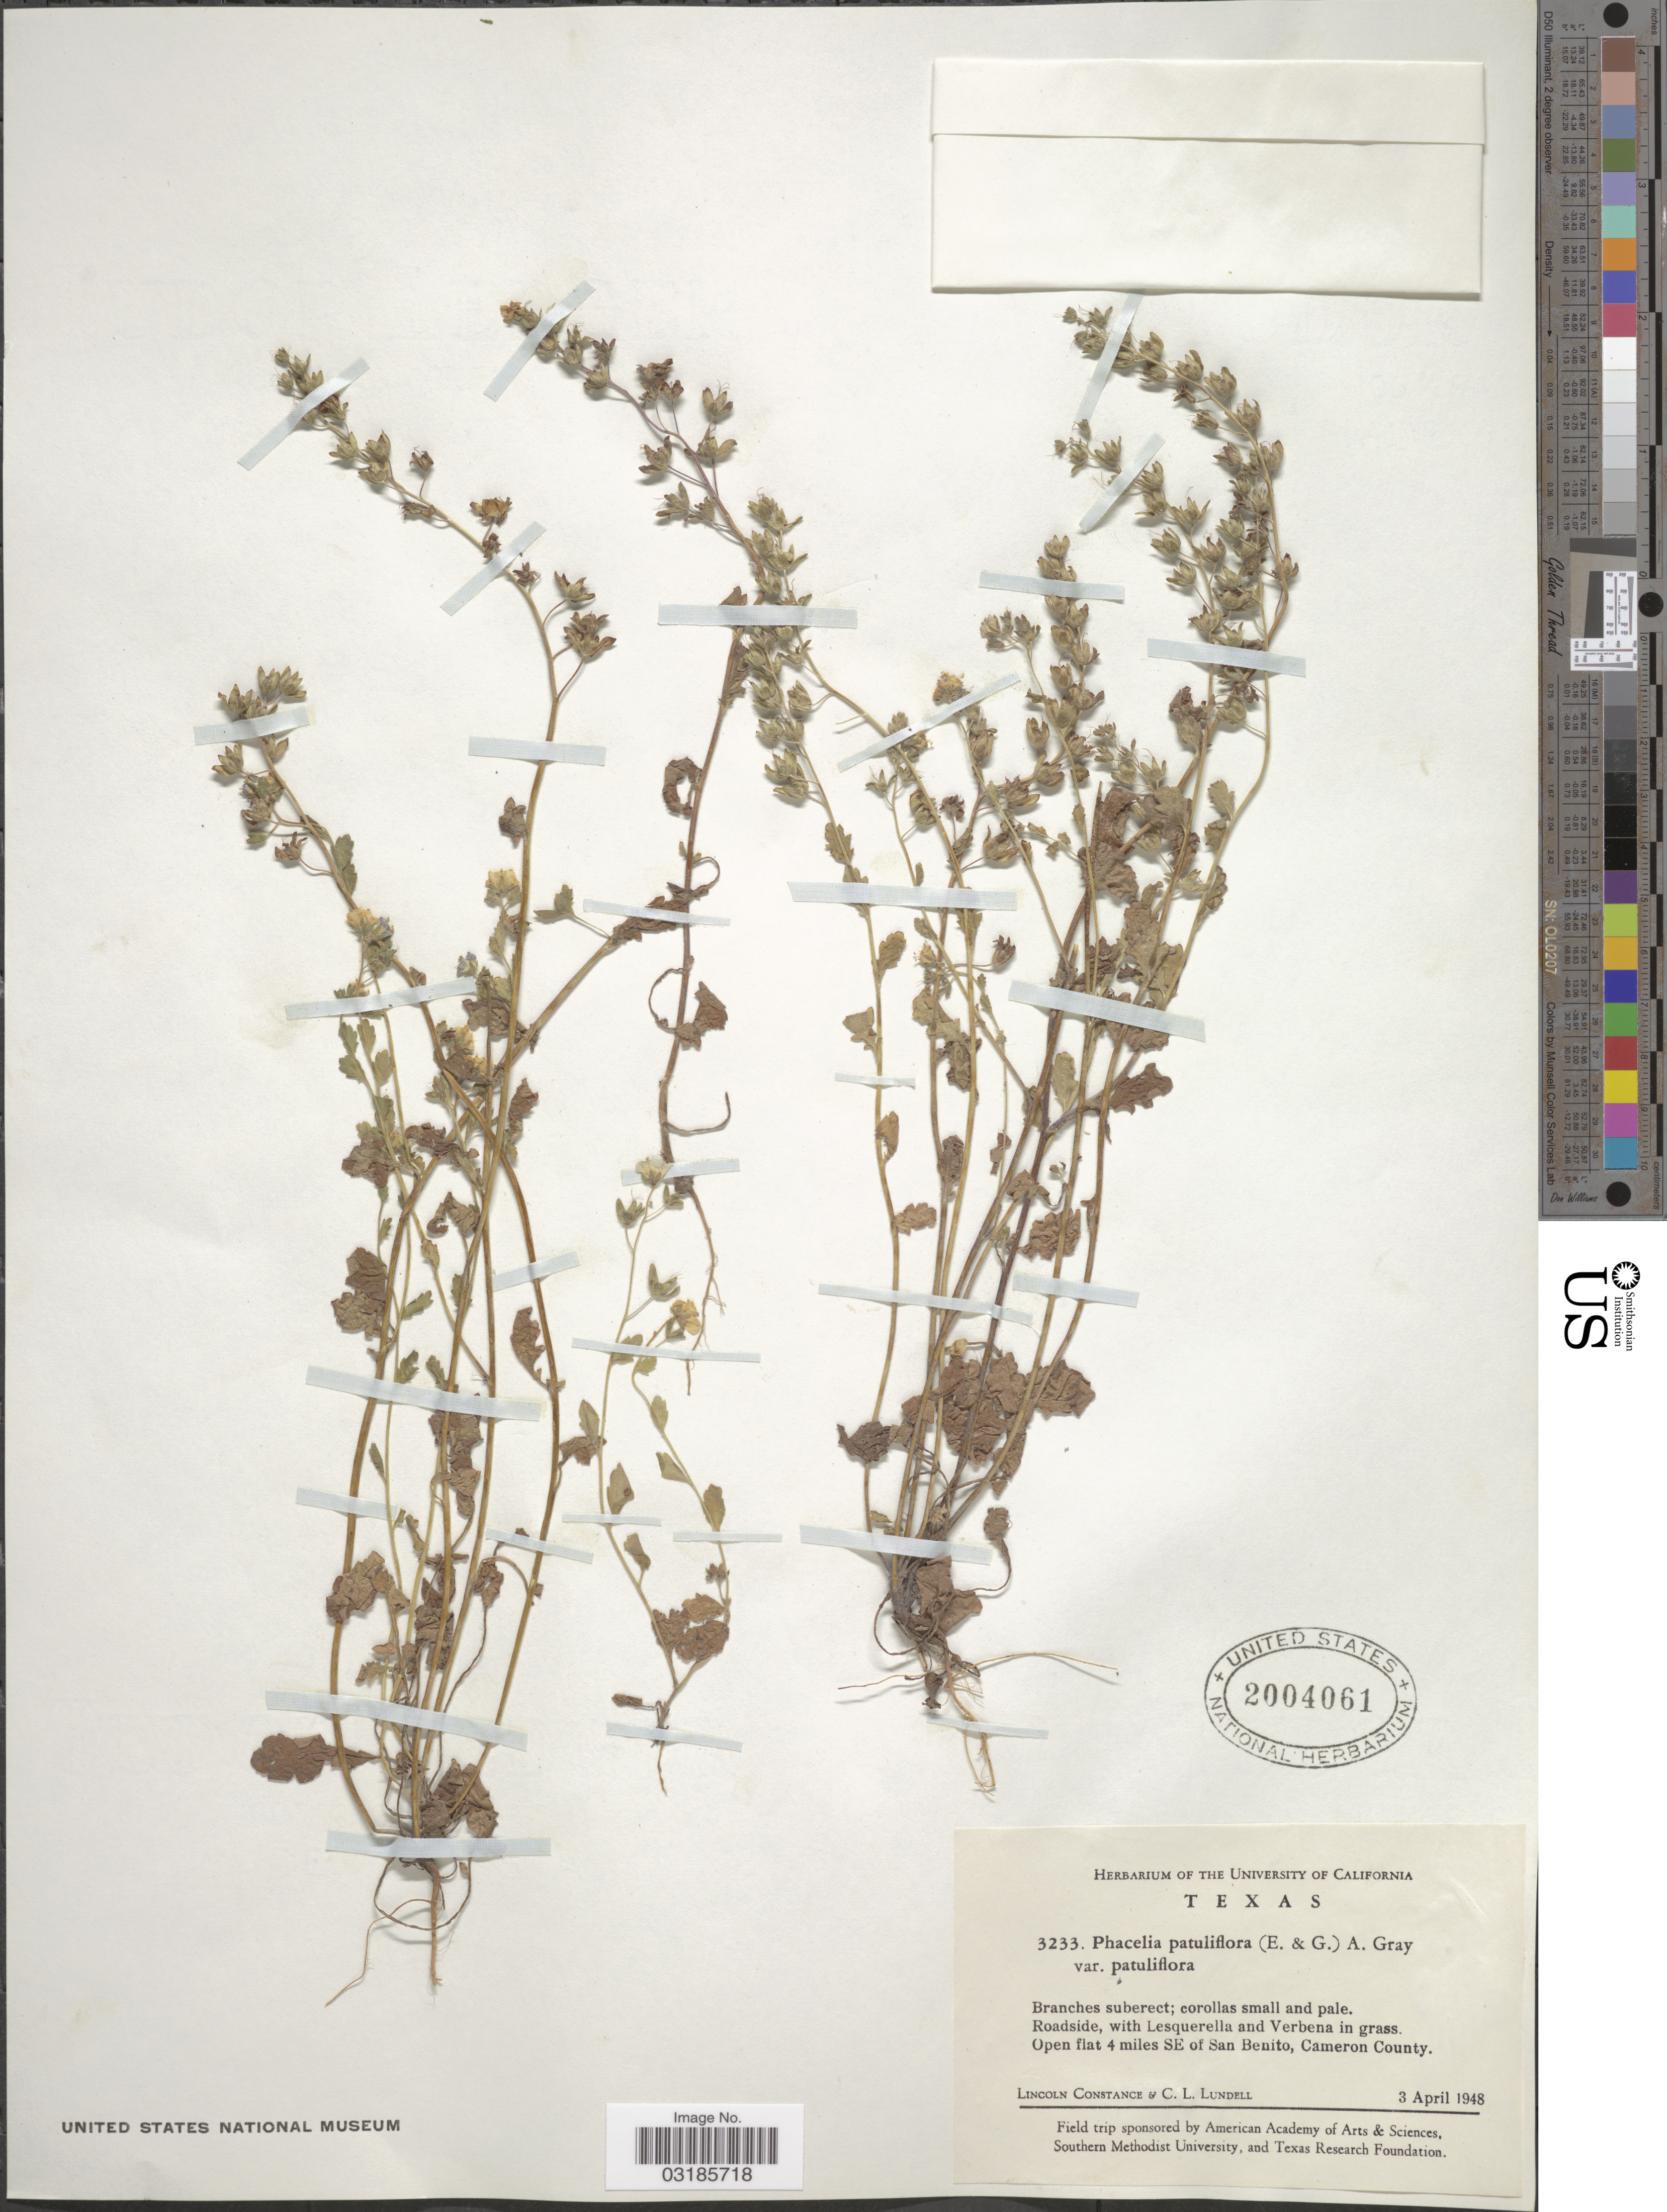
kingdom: Plantae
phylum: Tracheophyta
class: Magnoliopsida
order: Boraginales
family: Hydrophyllaceae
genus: Phacelia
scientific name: Phacelia patuliflora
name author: (Engelm. & A. Gray) A. Gray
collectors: L. Constance & C. L. Lundell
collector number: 3233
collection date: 1948-04-03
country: United States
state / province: Texas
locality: Open flat 4 miles SE of San Benito, Cameron County.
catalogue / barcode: US 2004061